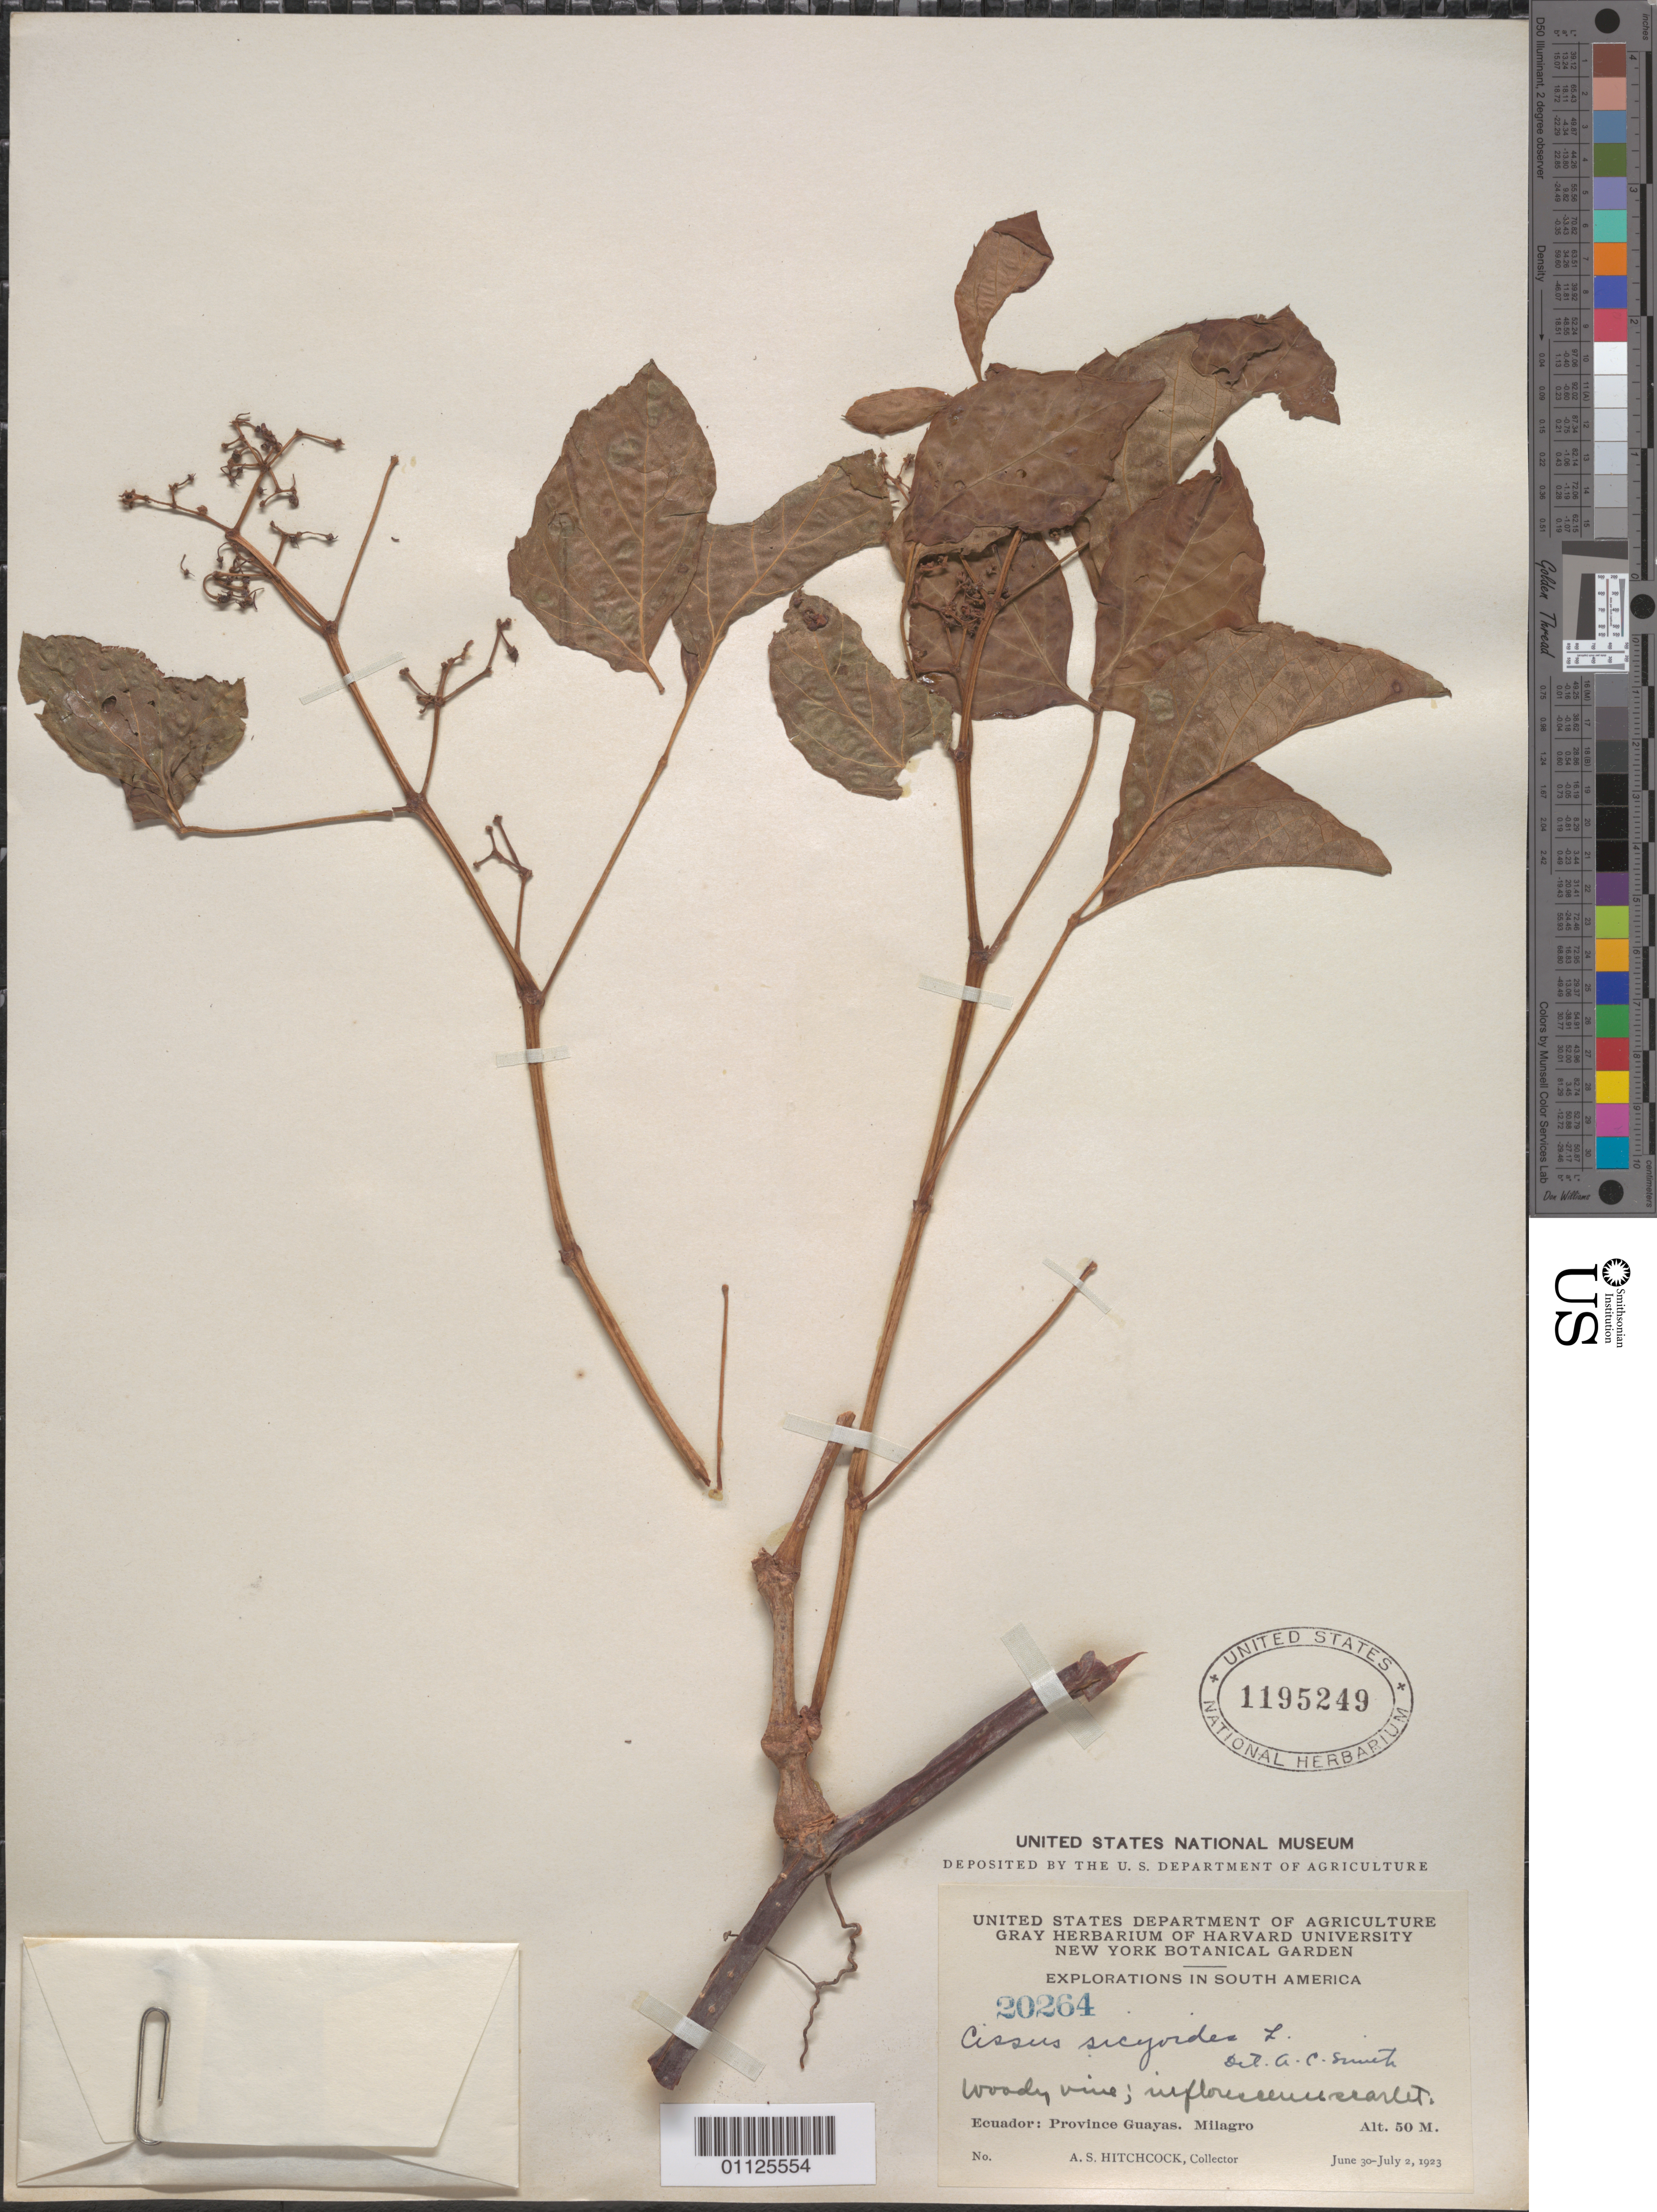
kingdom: Plantae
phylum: Tracheophyta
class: Magnoliopsida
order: Vitales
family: Vitaceae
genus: Cissus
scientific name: Cissus verticillata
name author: (L.) Nicolson & C.E. Jarvis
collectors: A. S. Hitchcock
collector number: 20264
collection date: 1923-06-30/1923-07-02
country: Ecuador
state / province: Guayas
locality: Milagro.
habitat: Woody vine.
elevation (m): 50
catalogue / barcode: US 1195249